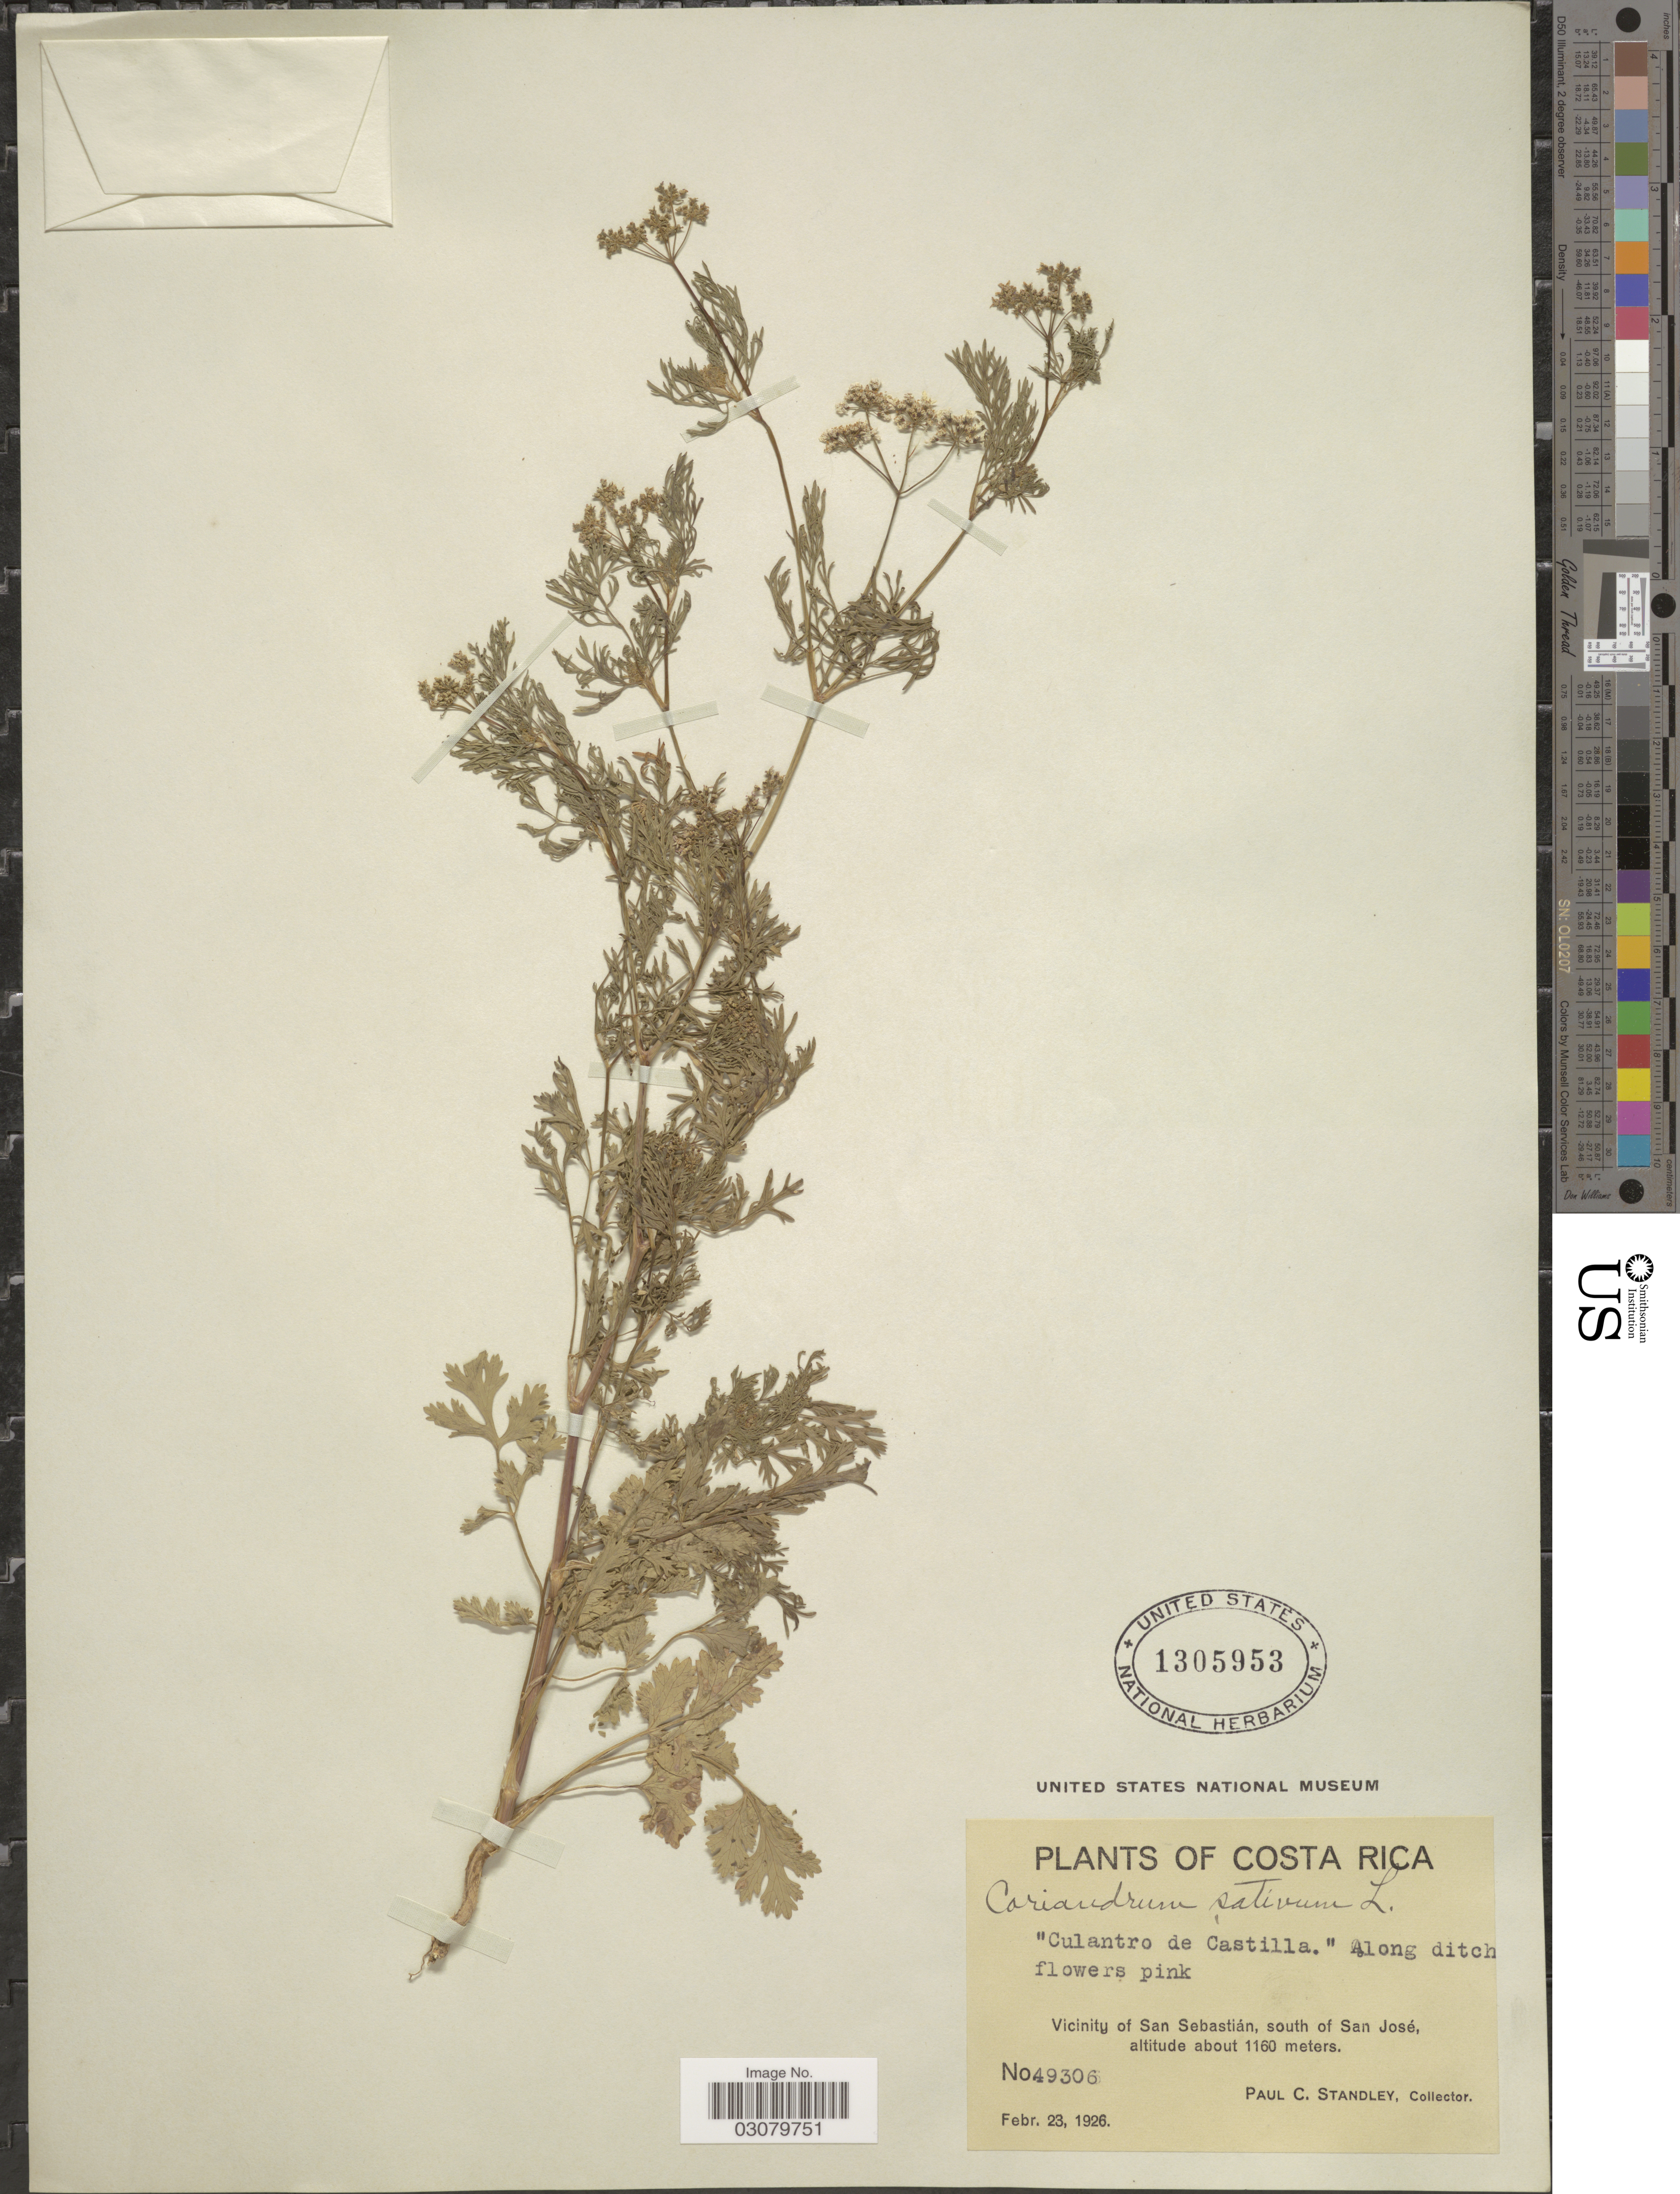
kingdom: Plantae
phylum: Tracheophyta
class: Magnoliopsida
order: Apiales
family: Apiaceae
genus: Coriandrum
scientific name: Coriandrum sativum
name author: L.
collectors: P. C. Standley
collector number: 49306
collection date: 1926-02-23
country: Costa Rica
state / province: San José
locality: Vicinity of San Sebastián, south of San José.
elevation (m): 1160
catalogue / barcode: US 1305953